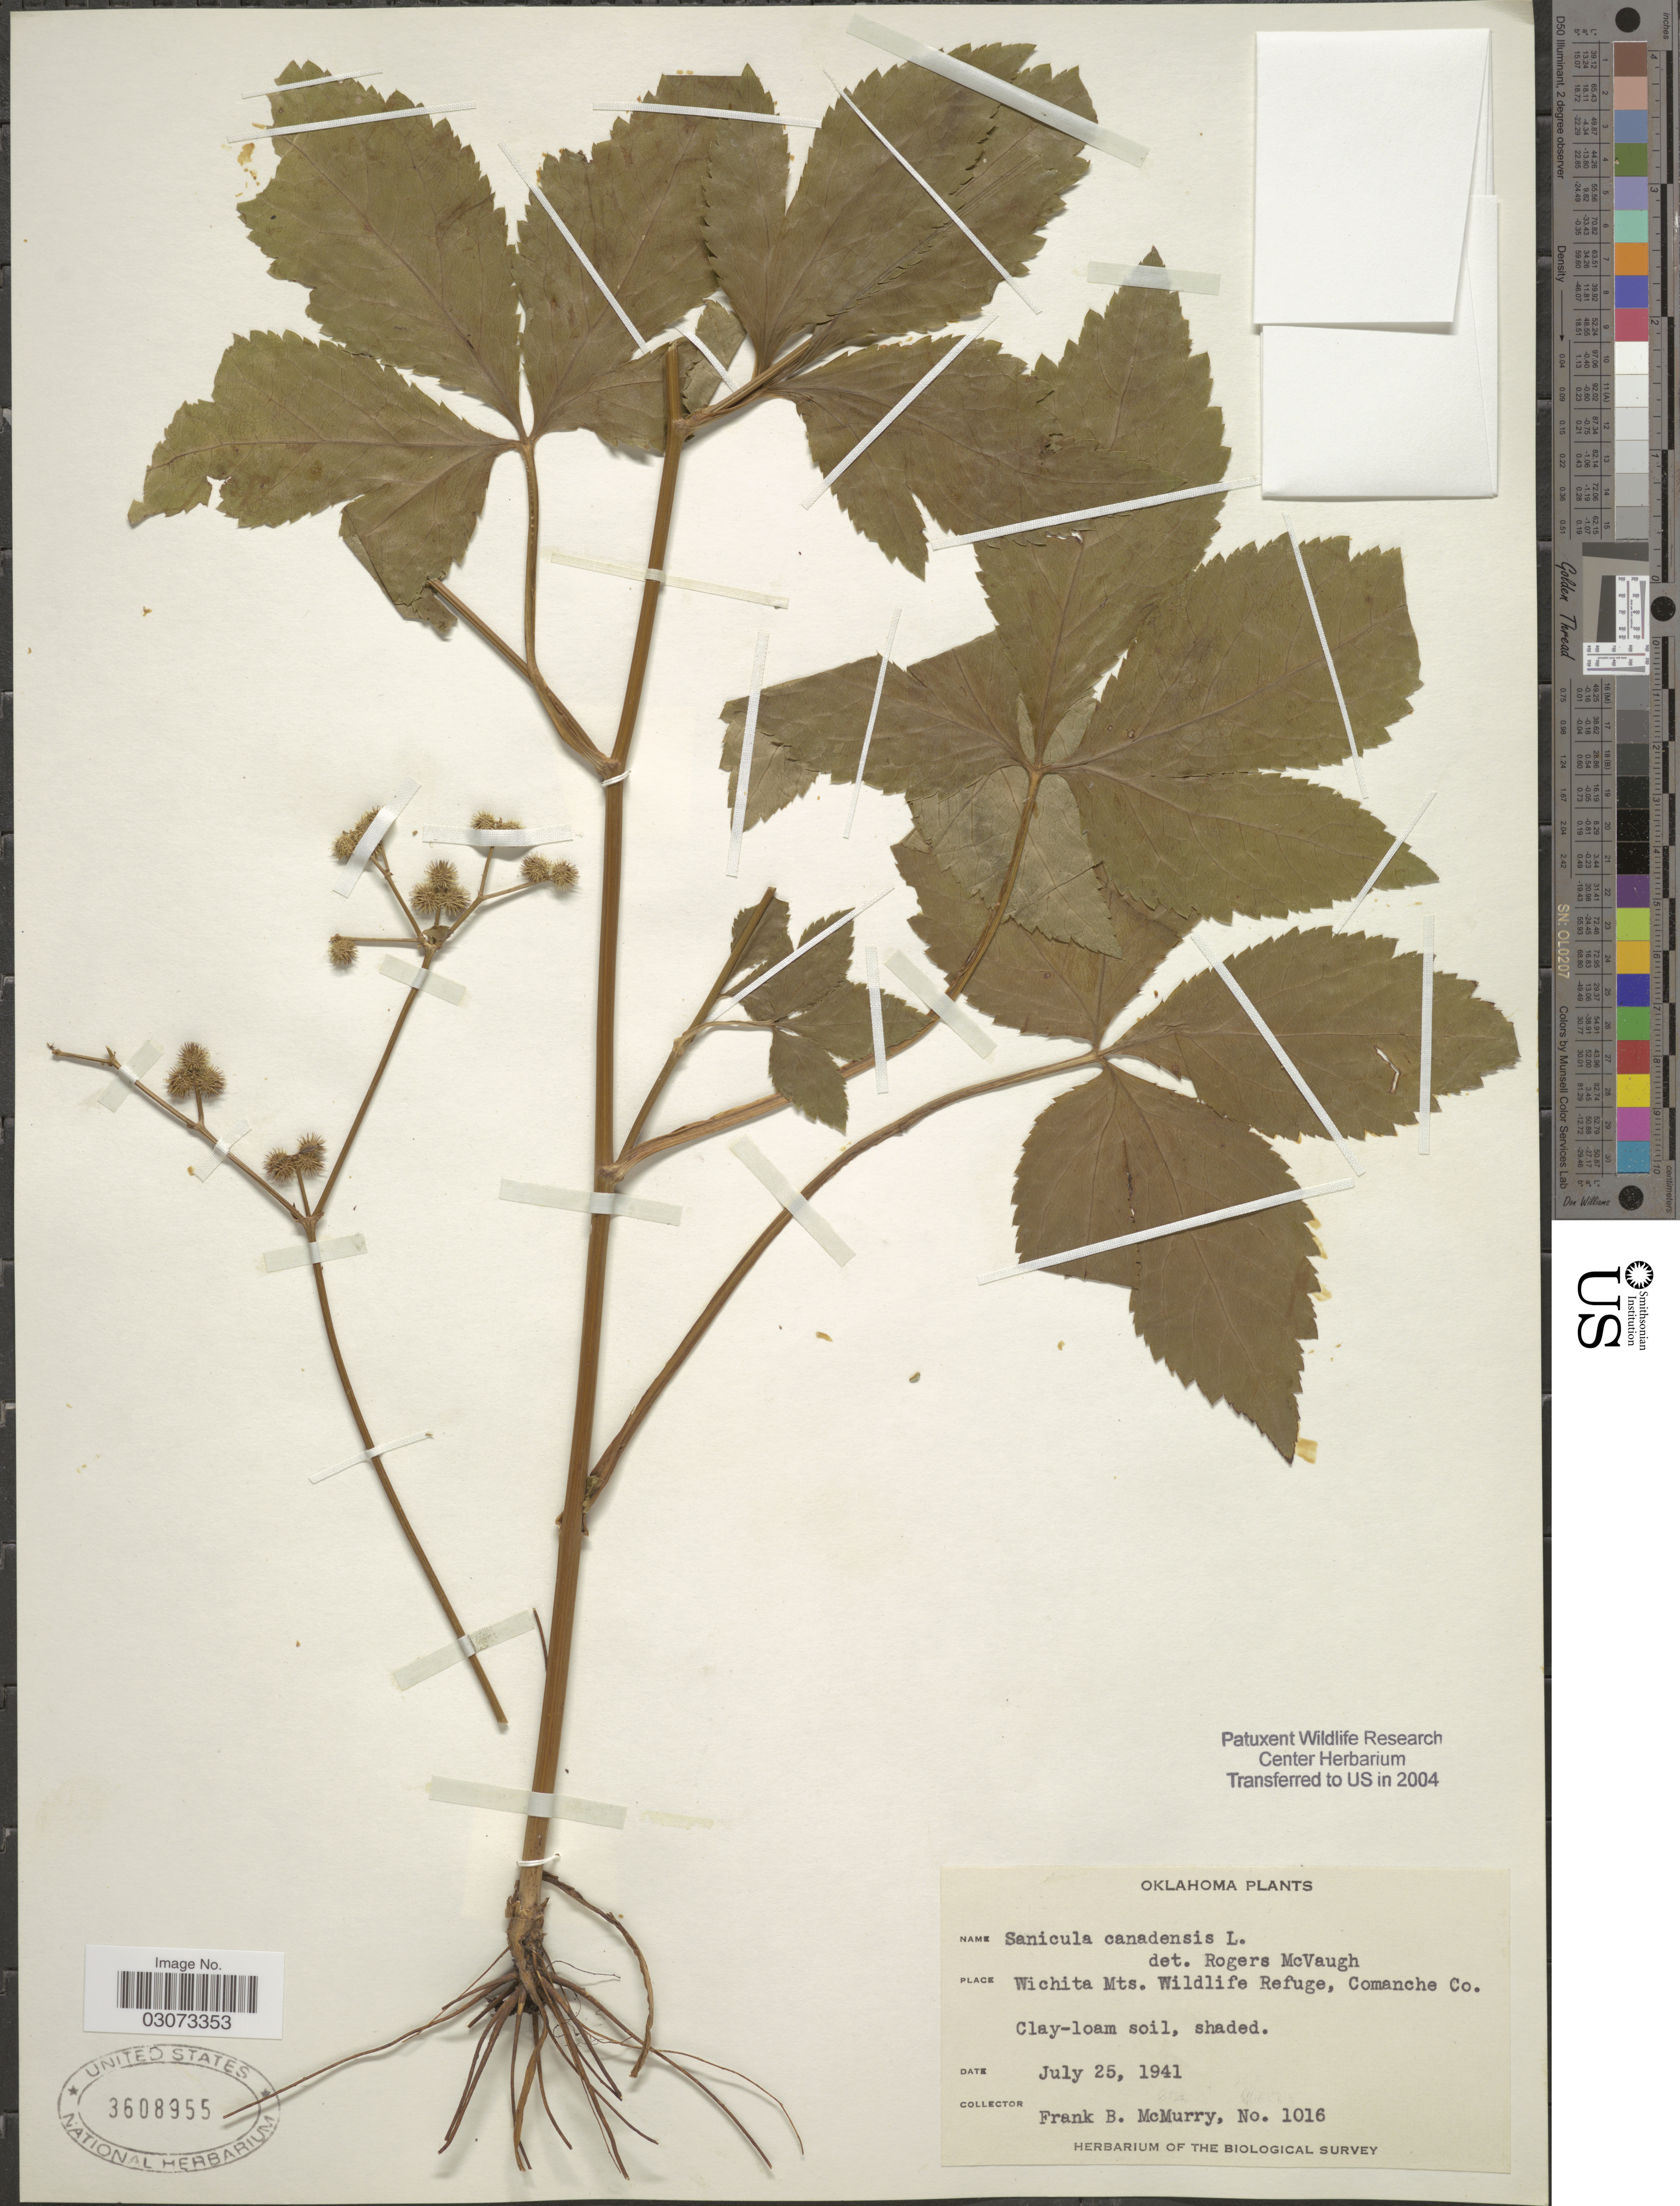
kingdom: Plantae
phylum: Tracheophyta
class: Magnoliopsida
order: Apiales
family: Apiaceae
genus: Sanicula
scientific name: Sanicula canadensis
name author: L.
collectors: F. B. McMurry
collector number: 1016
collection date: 1941-07-25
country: United States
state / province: Oklahoma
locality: Wichita Mts. Wildlife Refuge, Comanche Co.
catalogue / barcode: US 3608955